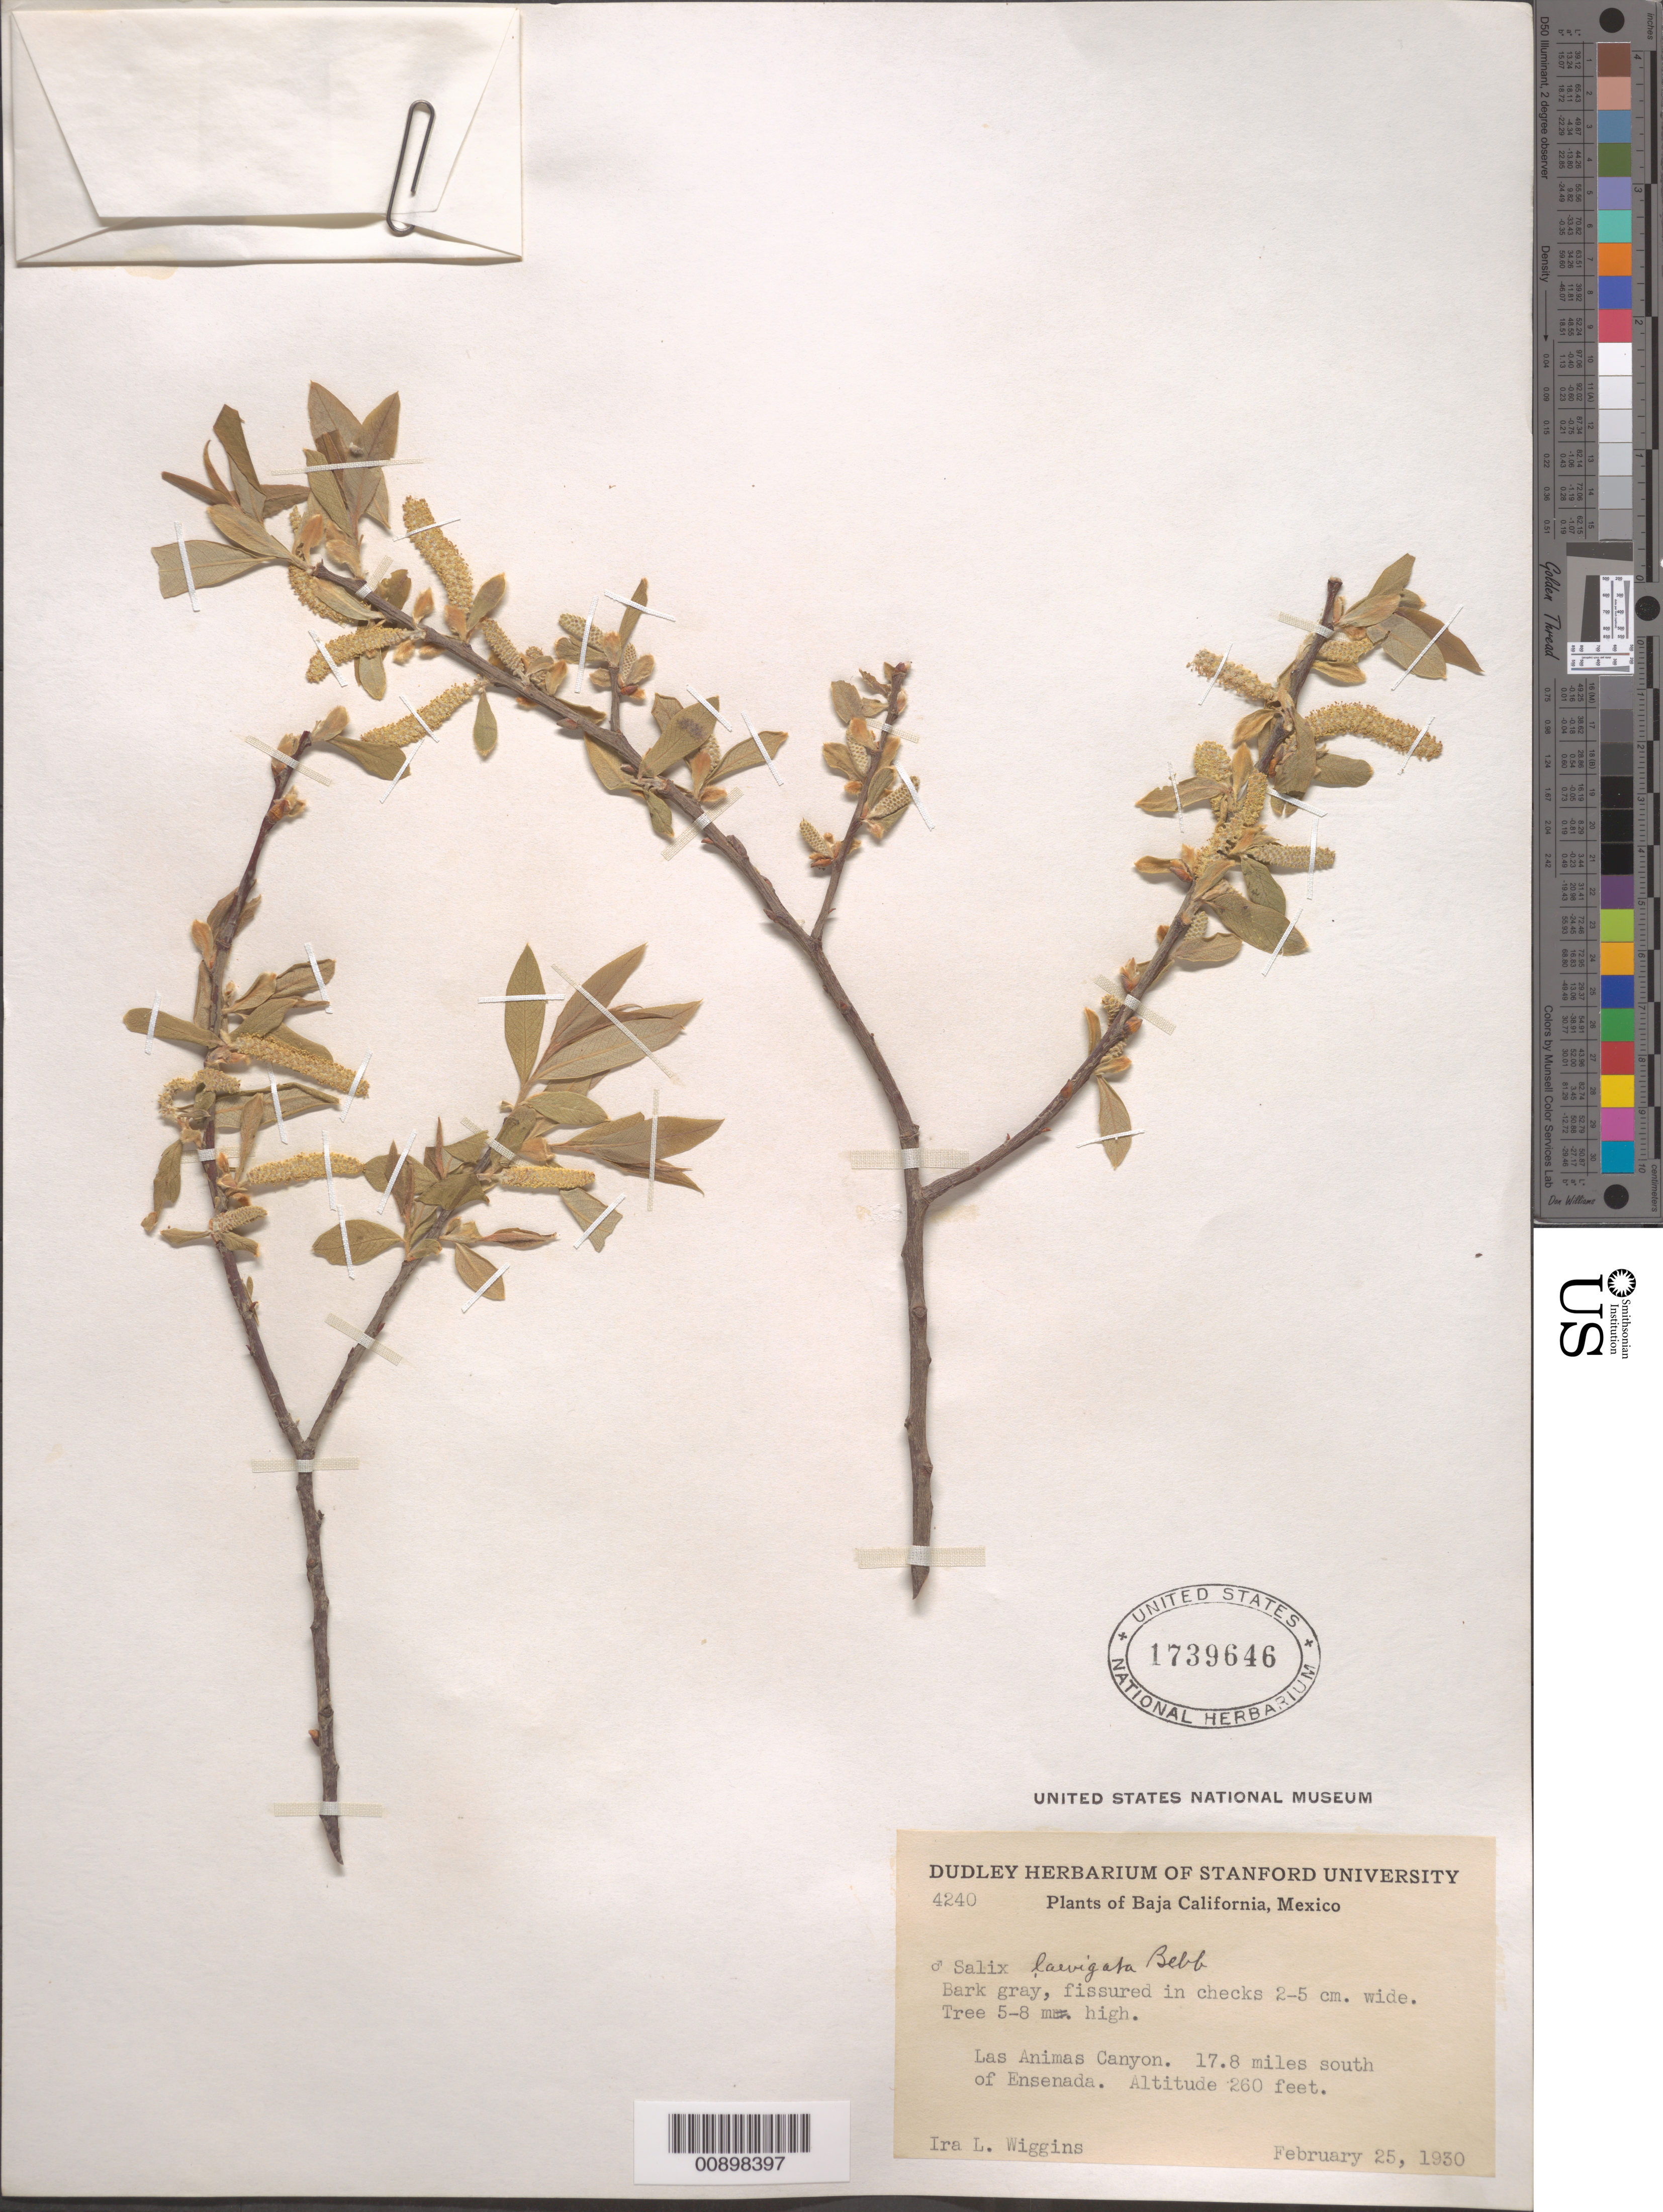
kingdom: Plantae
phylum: Tracheophyta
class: Magnoliopsida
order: Malpighiales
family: Salicaceae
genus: Salix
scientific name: Salix laevigata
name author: Bebb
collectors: I. L. Wiggins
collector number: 4240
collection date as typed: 25 Feb 1930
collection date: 1930-02-25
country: Mexico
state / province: Baja California Norte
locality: Las Animas Canyon. 17.8 miles south of Ensenada, Baja California.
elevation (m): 79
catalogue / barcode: US 1739646